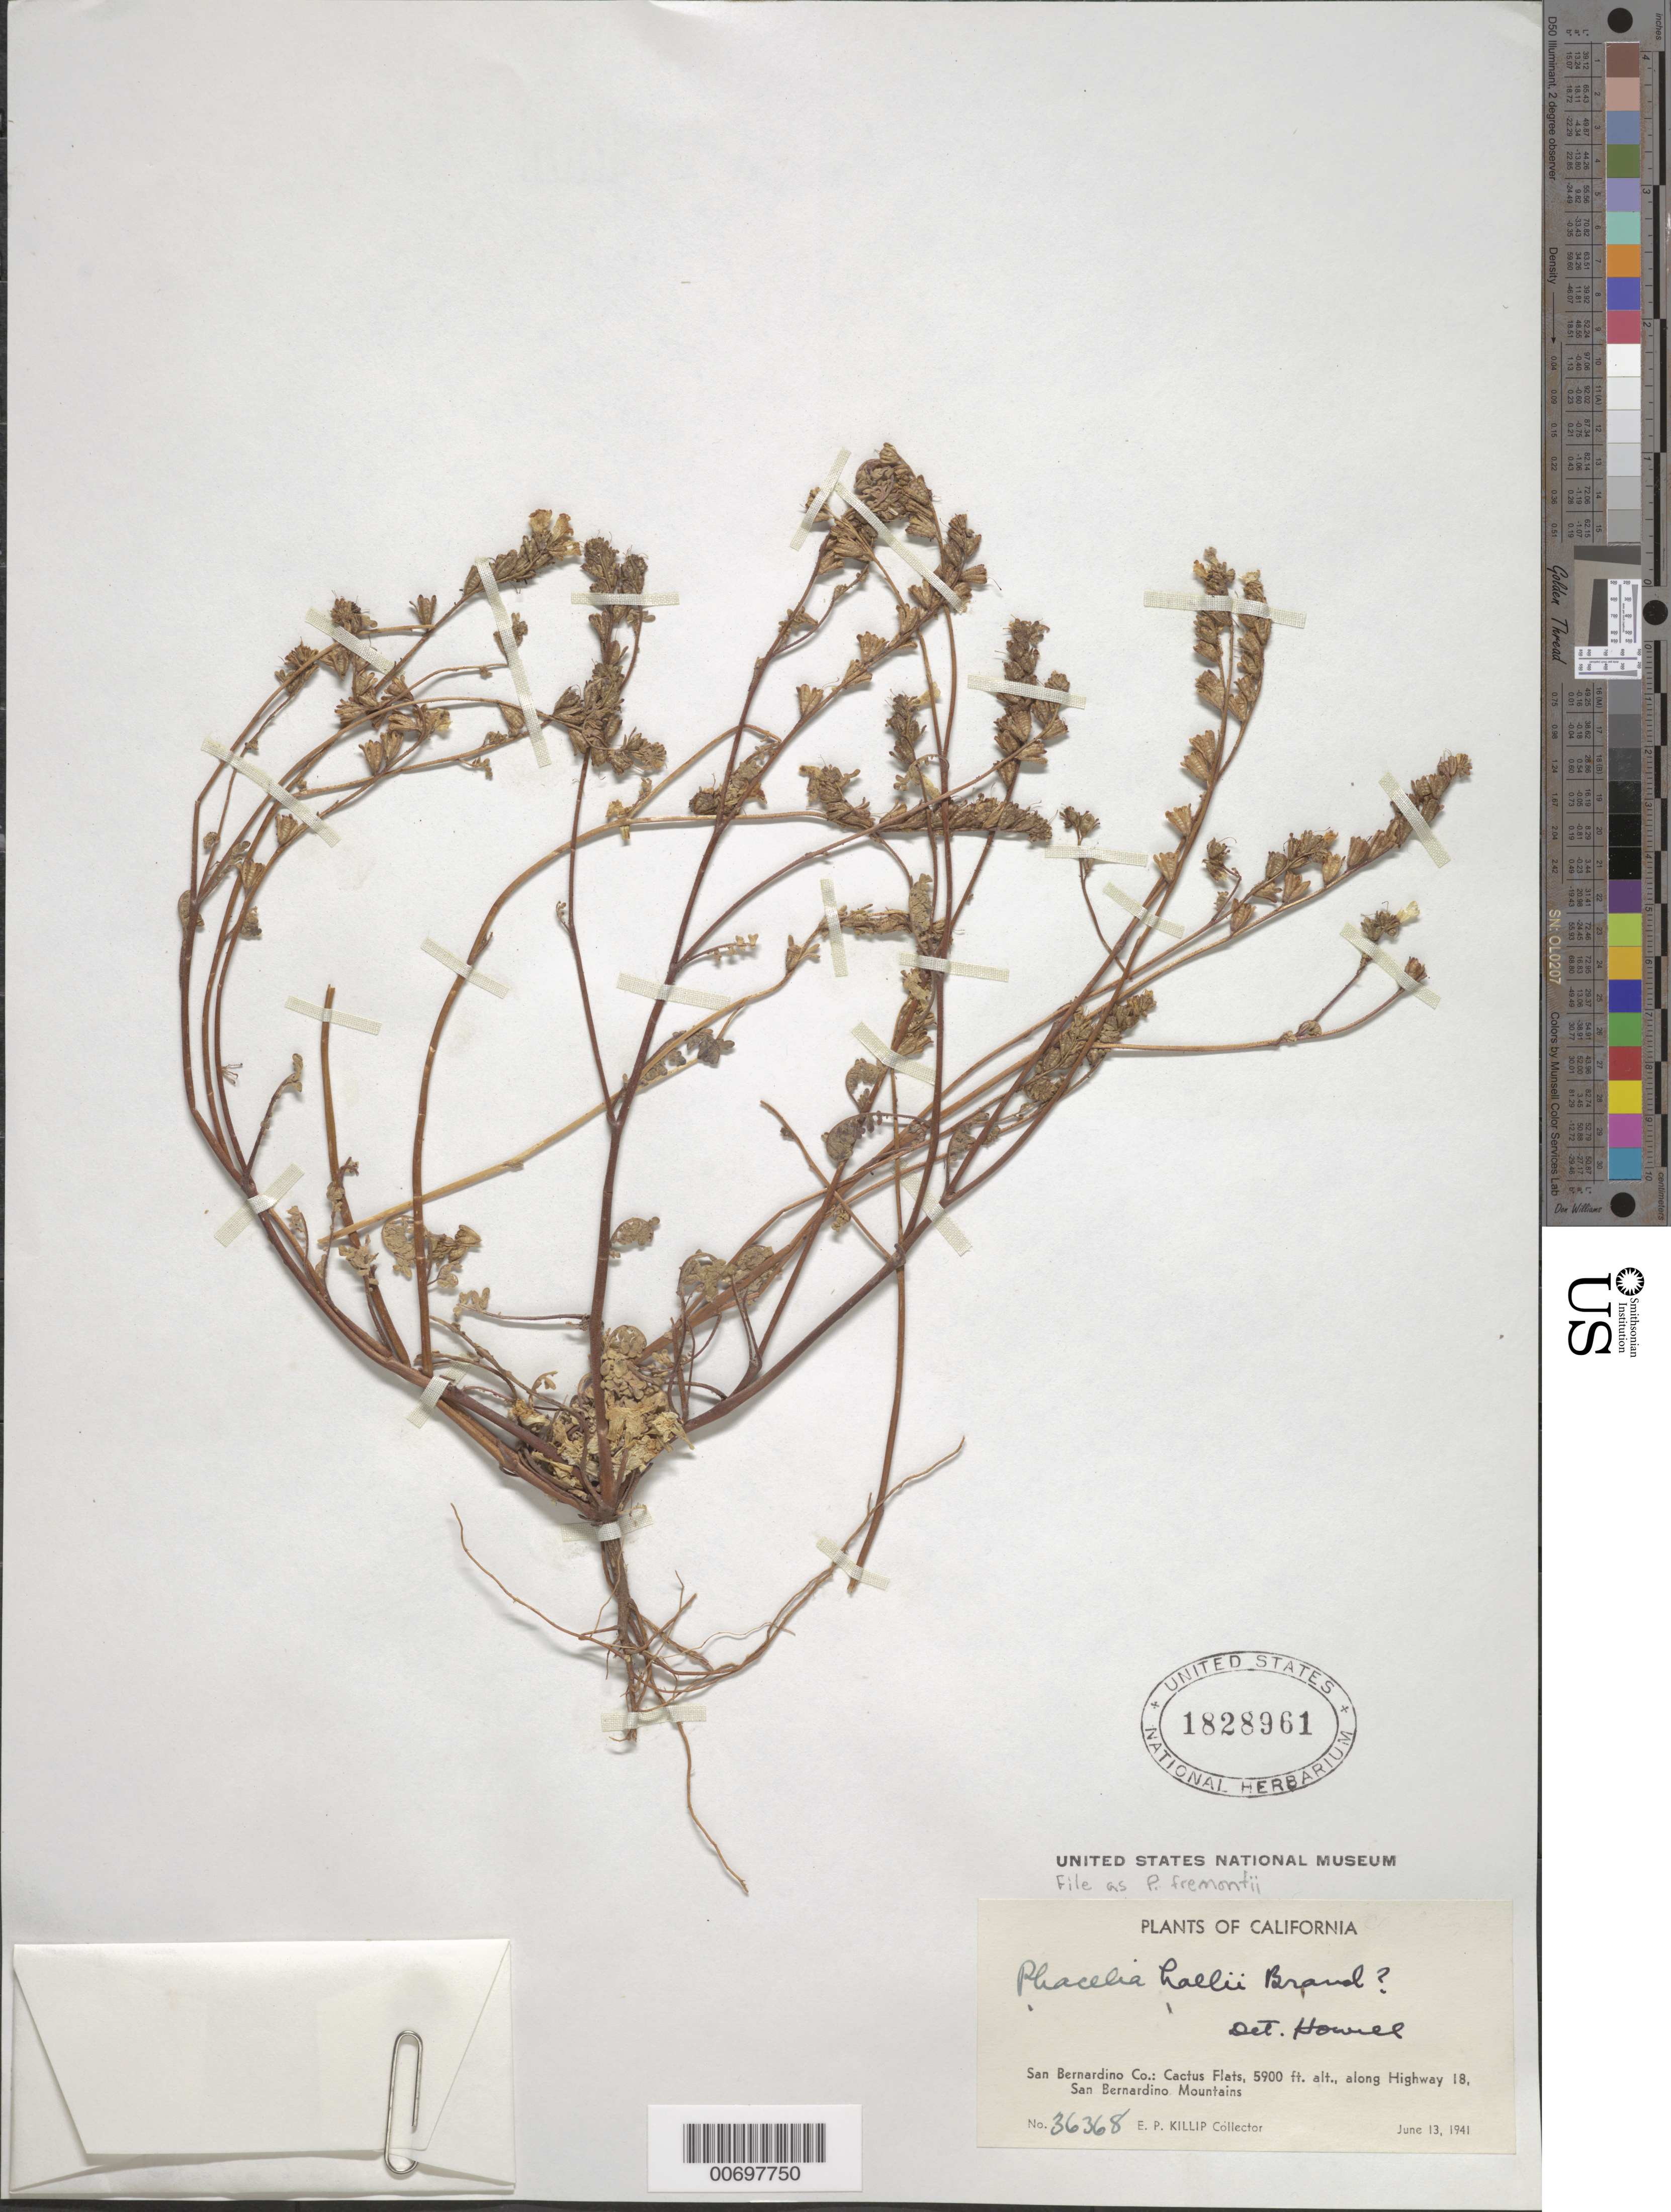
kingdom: Plantae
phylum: Tracheophyta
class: Magnoliopsida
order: Boraginales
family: Hydrophyllaceae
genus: Phacelia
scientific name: Phacelia fremontii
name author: Torr. in Ives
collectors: E. P. Killip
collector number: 36368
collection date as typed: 13 Jun 1941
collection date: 1941-06-13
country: United States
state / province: California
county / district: San Bernardino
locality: Cactus flats, along Highway 18, San Bernardino Mts.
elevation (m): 1798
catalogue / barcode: US 1828961